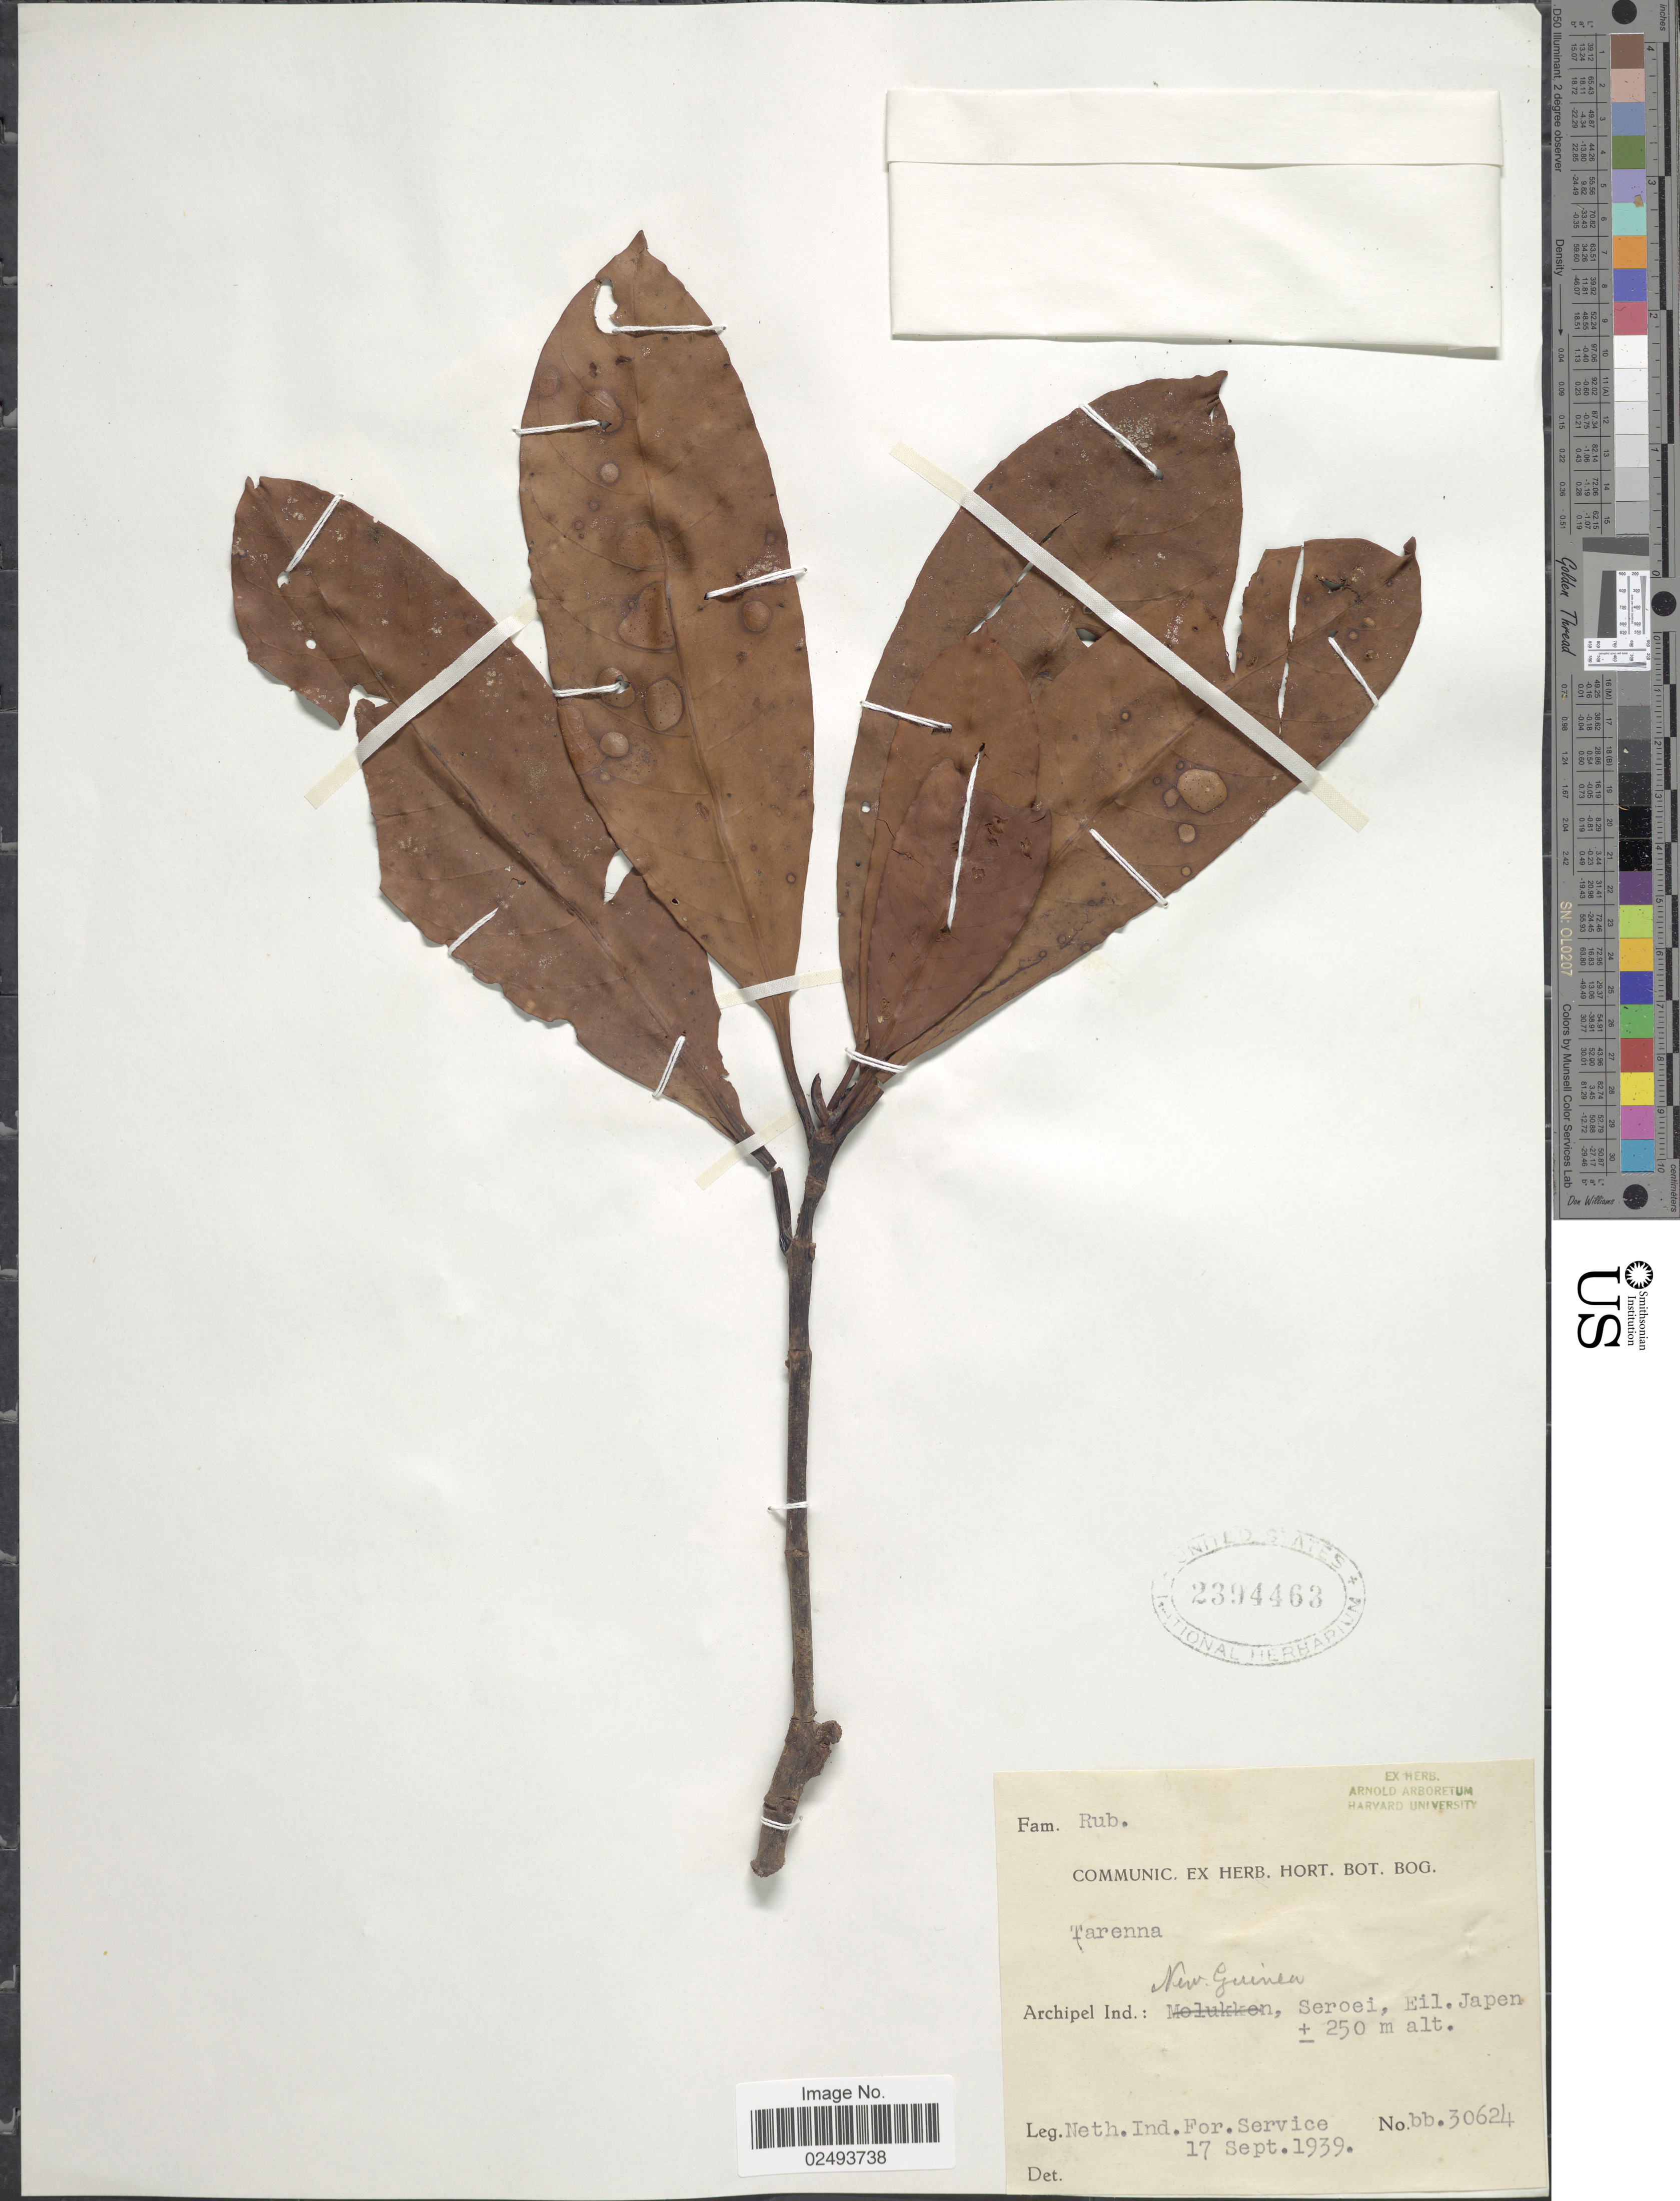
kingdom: Plantae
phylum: Tracheophyta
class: Magnoliopsida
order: Gentianales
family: Rubiaceae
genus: Tarenna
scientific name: Tarenna sp.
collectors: Neth. Ind. For. Service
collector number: bb. 30624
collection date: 1939-09-17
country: Papua New Guinea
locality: Archipel Ind.: New Guinea, Seroei, Eil, Japen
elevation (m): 250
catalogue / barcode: US 2394463